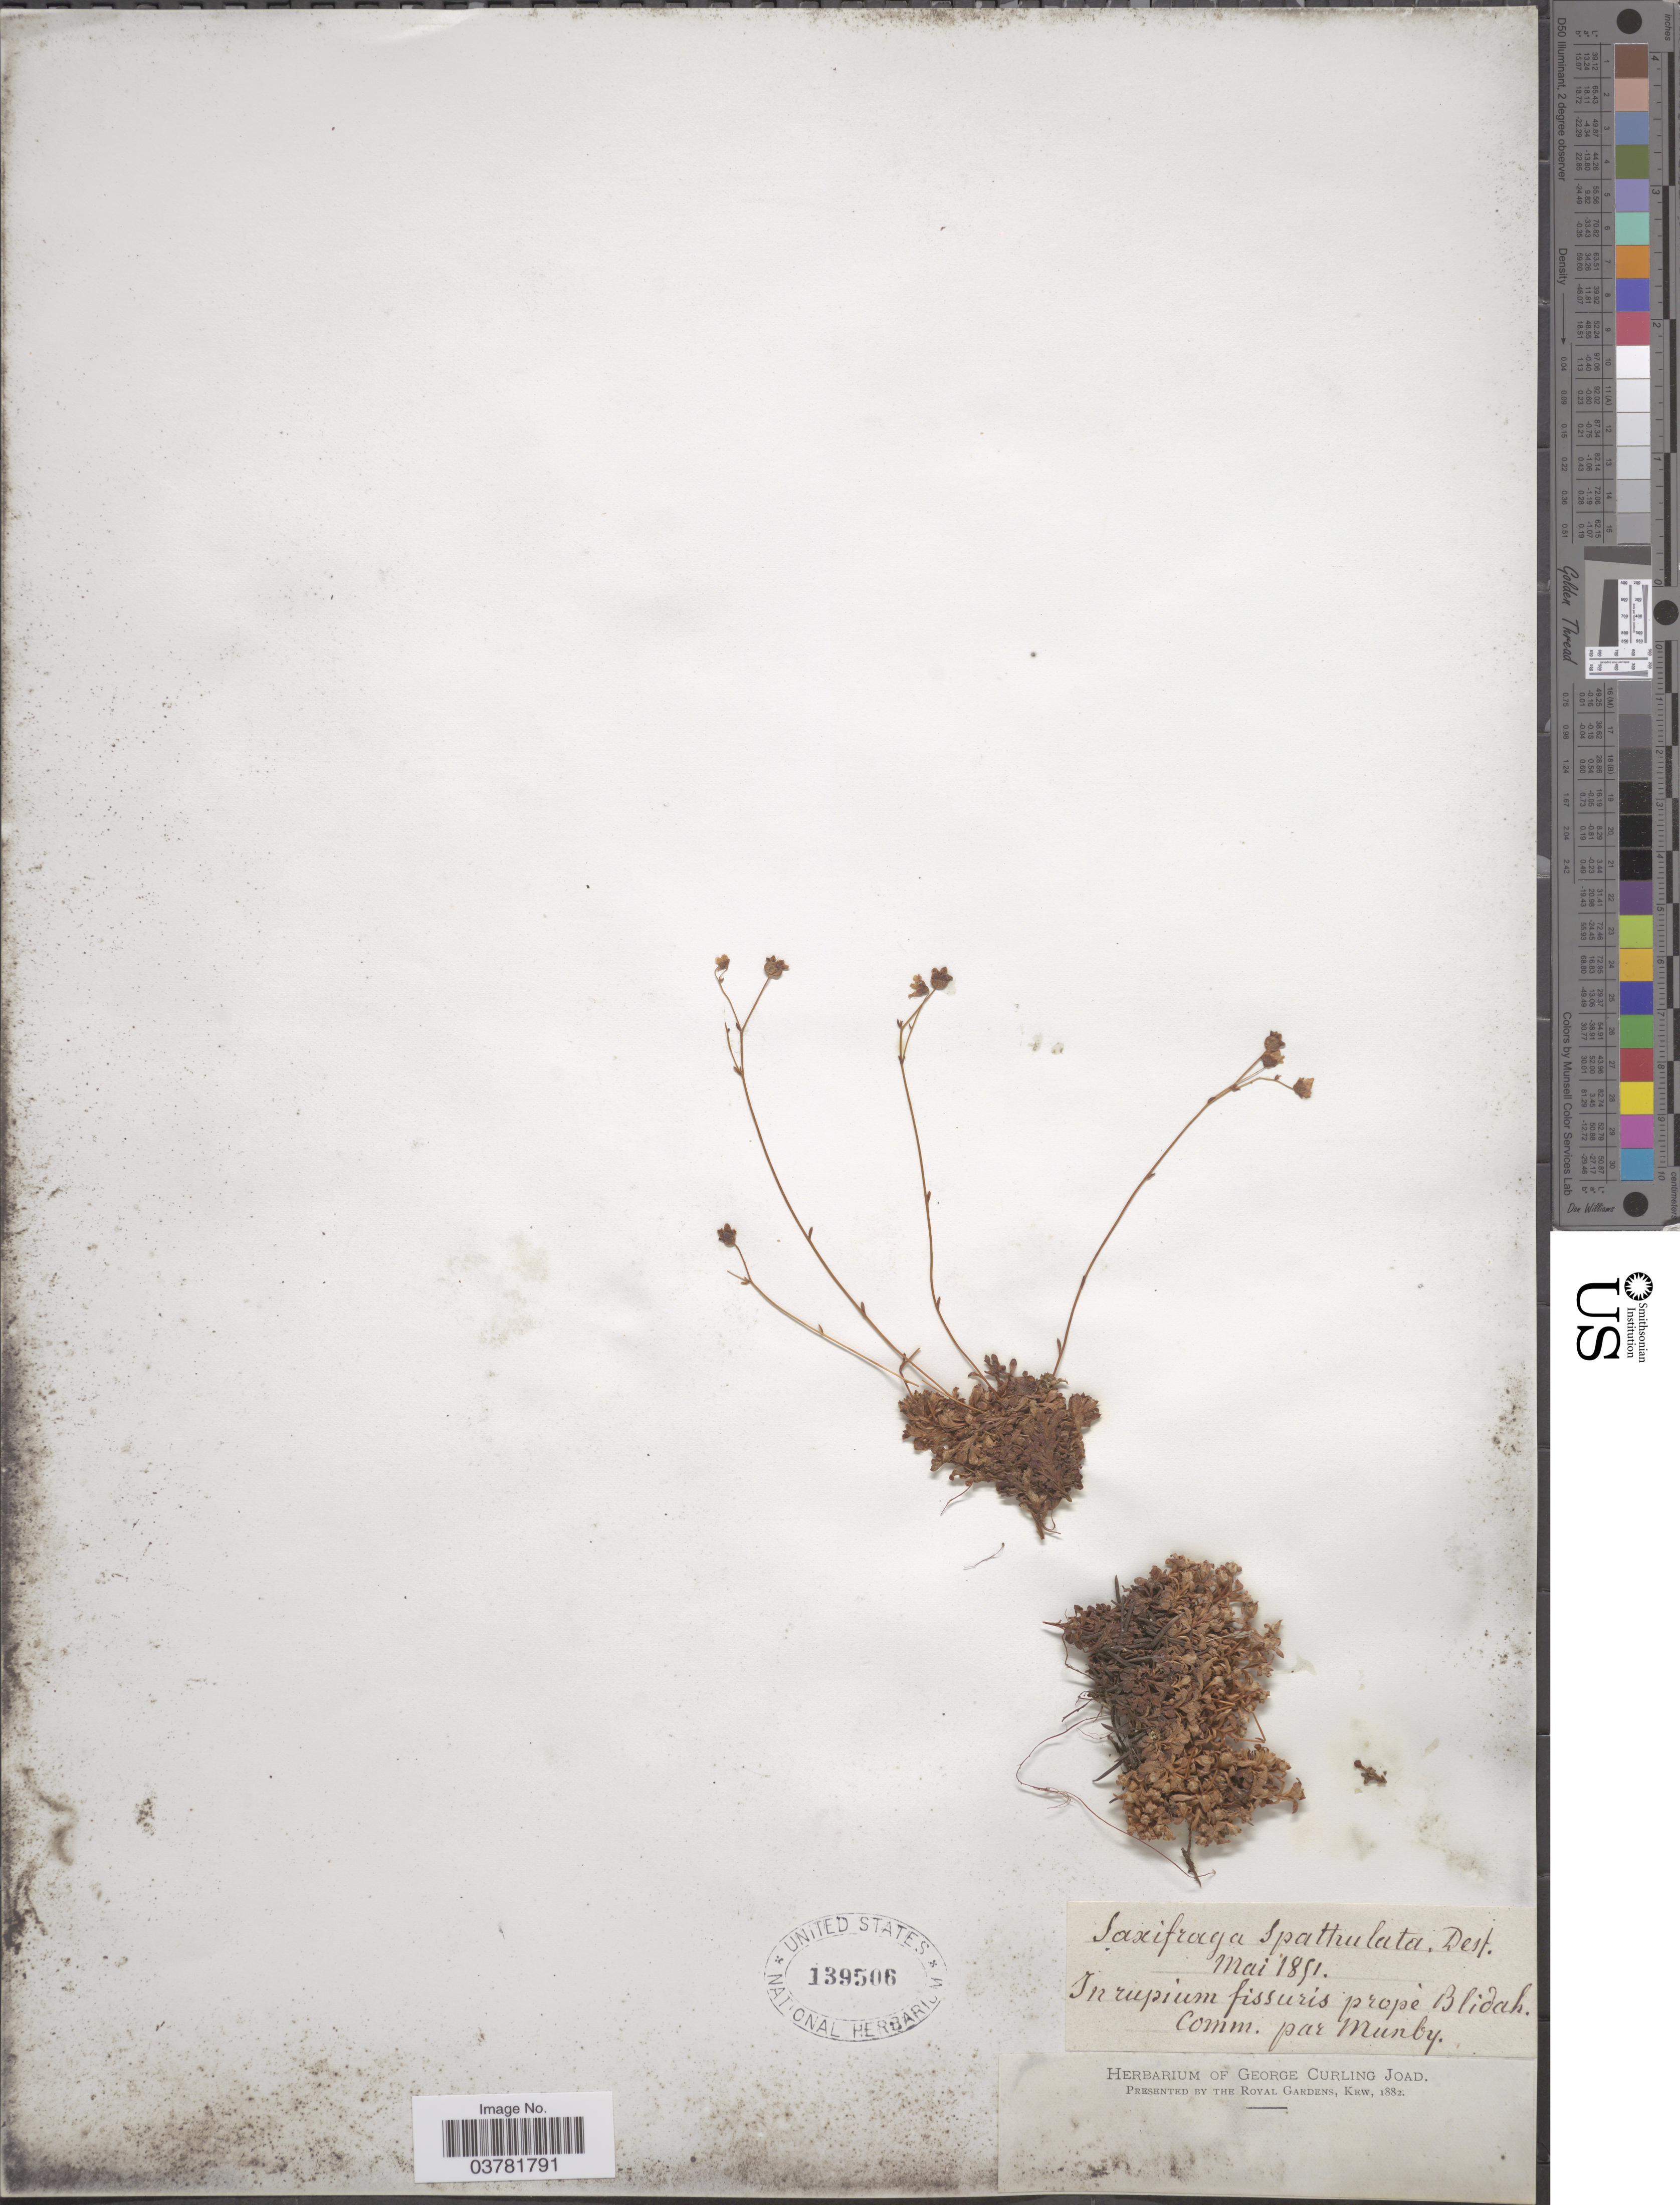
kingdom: Plantae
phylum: Tracheophyta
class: Magnoliopsida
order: Saxifragales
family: Saxifragaceae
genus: Saxifraga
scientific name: Saxifraga sp.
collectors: ex herb. George Curling Joad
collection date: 1851-05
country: Algeria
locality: In rupium fissuris prope Blidah.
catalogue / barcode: US 139506